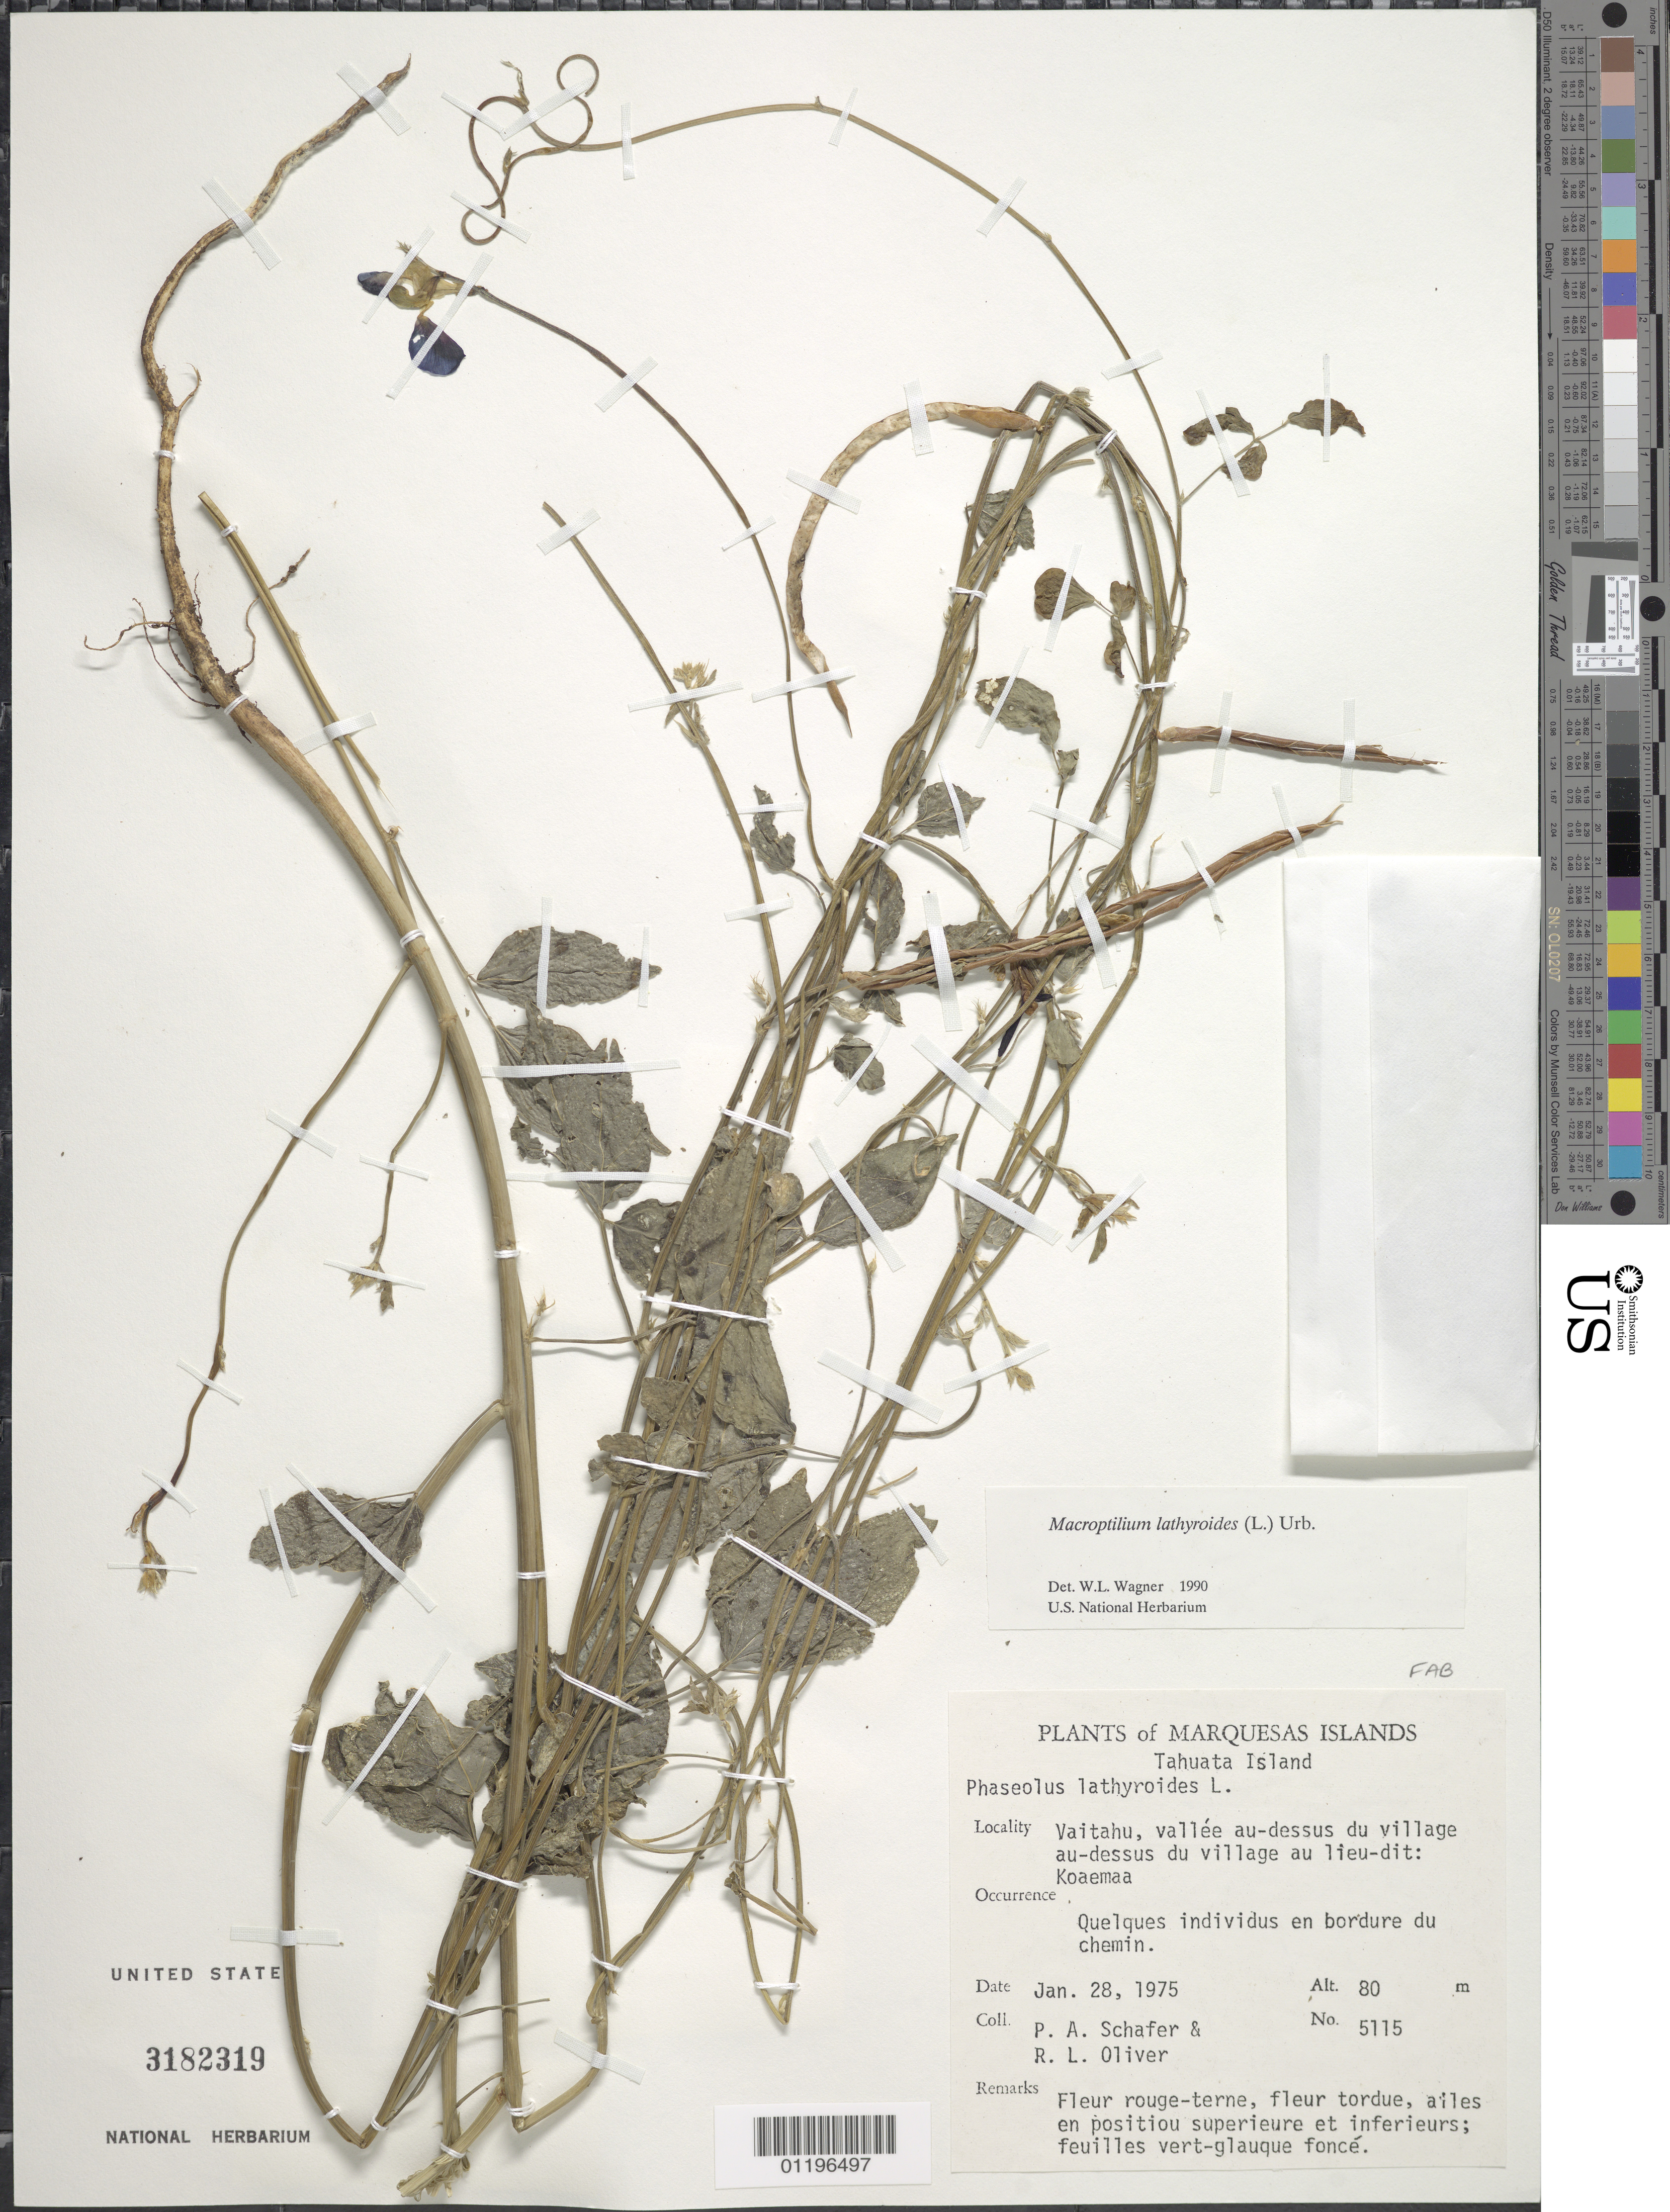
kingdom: Plantae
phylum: Tracheophyta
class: Magnoliopsida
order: Fabales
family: Fabaceae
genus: Macroptilium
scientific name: Macroptilium lathyroides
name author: (L.) Urb.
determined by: Wagner, W. L., (BOT), Smithsonian Institution - National Museum of Natural History (UNITED STATES)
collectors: P. A. Schäfer & R. L. Oliver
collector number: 5115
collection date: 1975-01-28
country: French Polynesia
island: Tahuata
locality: Vaitahu, vallée au-dessus du villageau lieu-dit Koaemaa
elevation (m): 80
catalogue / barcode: US 3182319